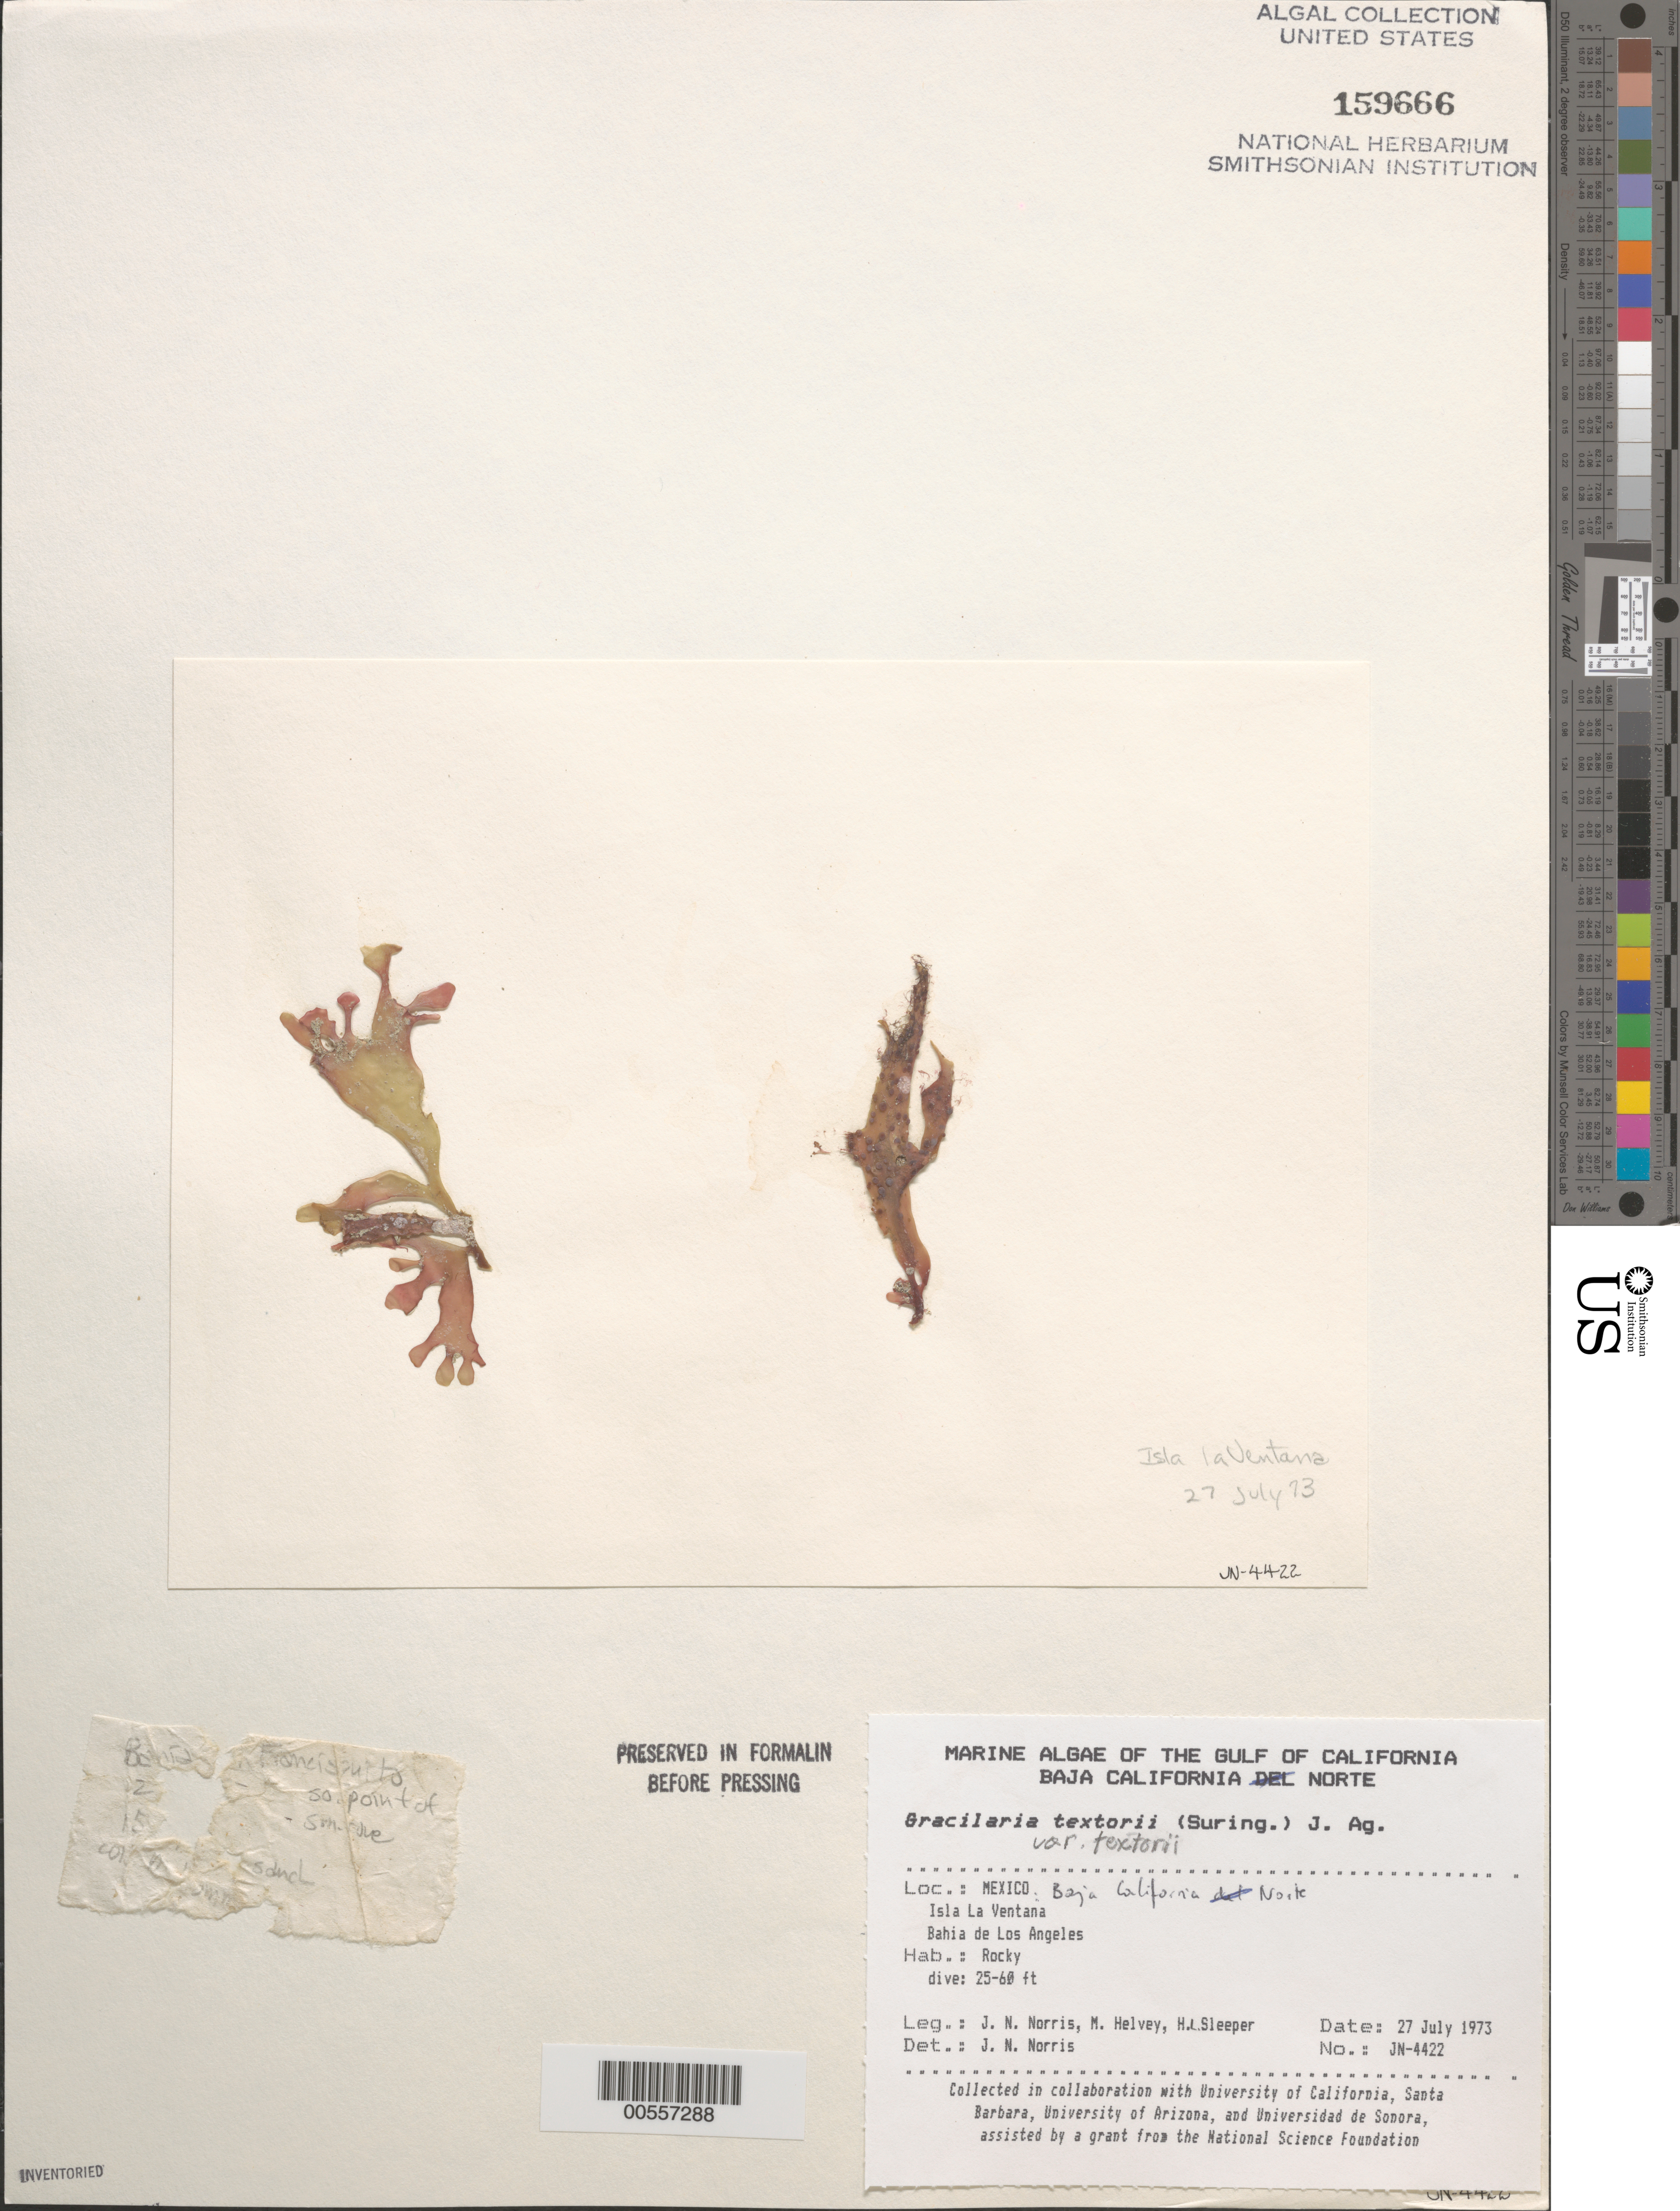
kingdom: Plantae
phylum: Rhodophyta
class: Florideophyceae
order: Gracilariales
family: Gracilariaceae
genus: Gracilaria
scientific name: Gracilaria textorii var. textorii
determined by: Norris, James N.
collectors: J. N. Norris, M. Helvey & H. Sleeper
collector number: JN-4422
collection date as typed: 27 Jul 1973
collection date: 1973-07-27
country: Mexico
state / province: Baja California Norte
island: Isla la Ventana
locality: Bahia de Los Angeles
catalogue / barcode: US 159666